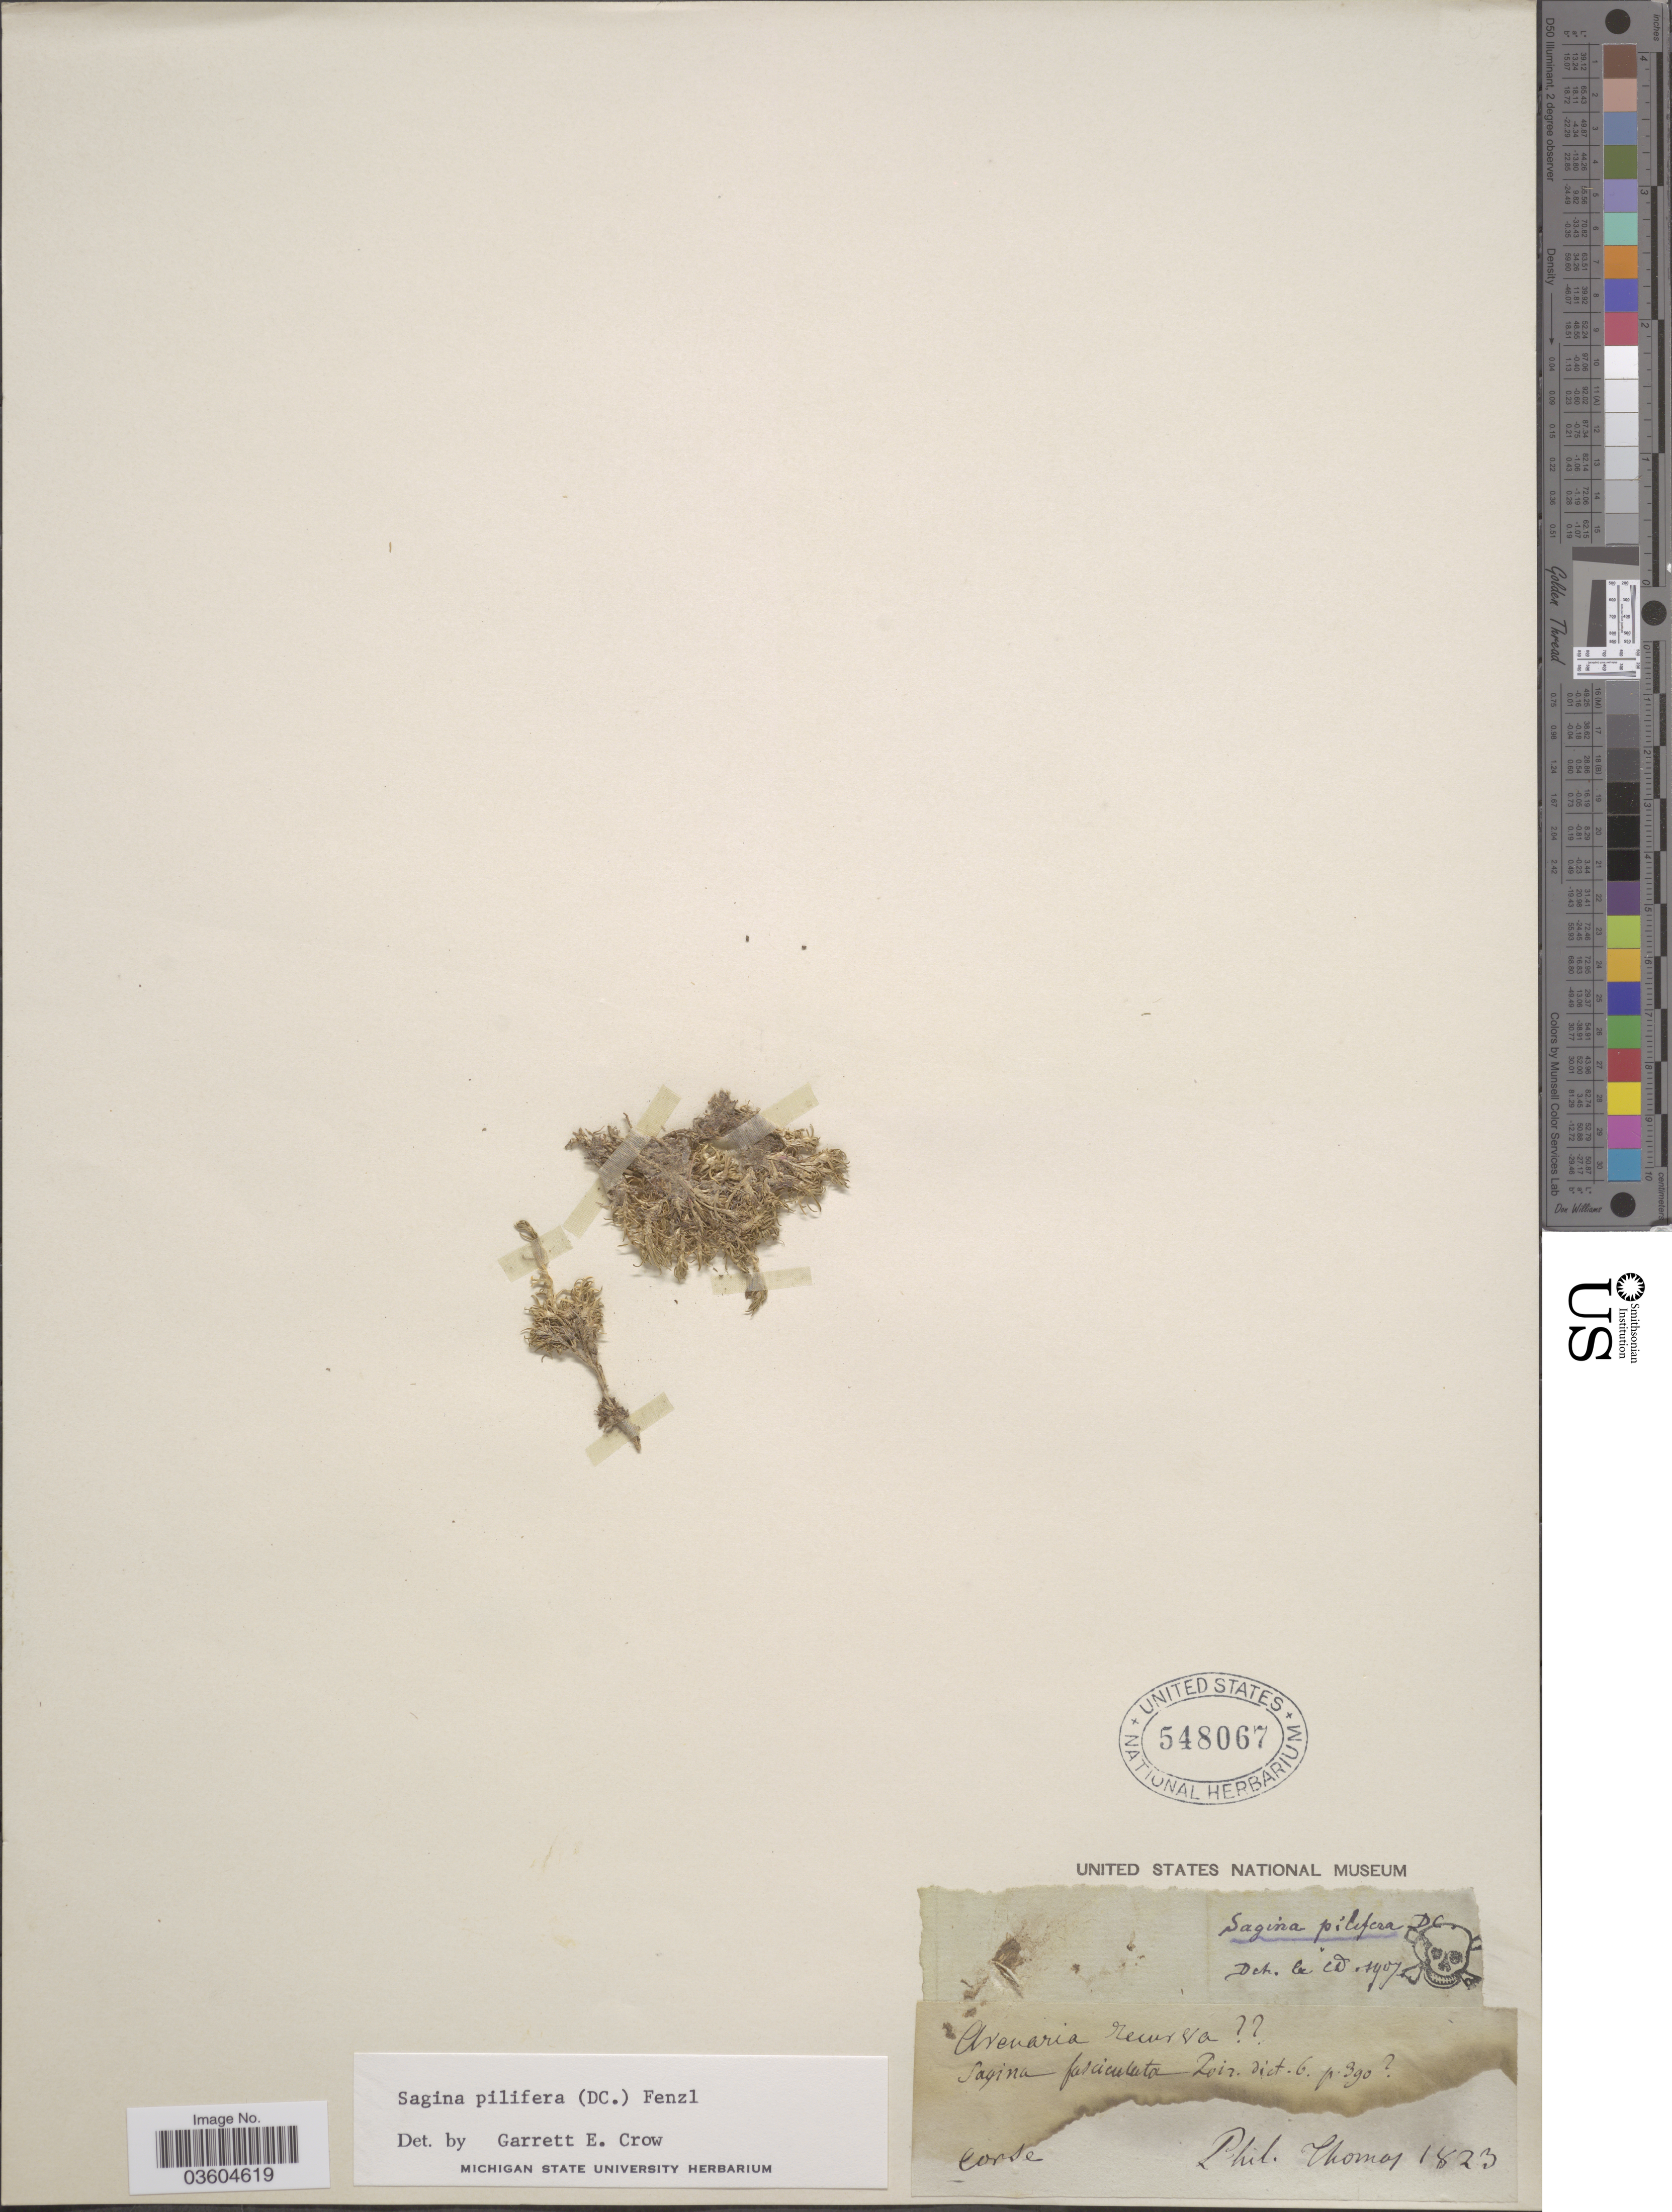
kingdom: Plantae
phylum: Tracheophyta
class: Magnoliopsida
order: Caryophyllales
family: Caryophyllaceae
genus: Sagina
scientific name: Sagina pilifera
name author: (DC.) Fenzl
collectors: P. Thomas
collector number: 1823?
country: France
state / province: Corsica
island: Corse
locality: Corse.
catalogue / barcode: US 548067